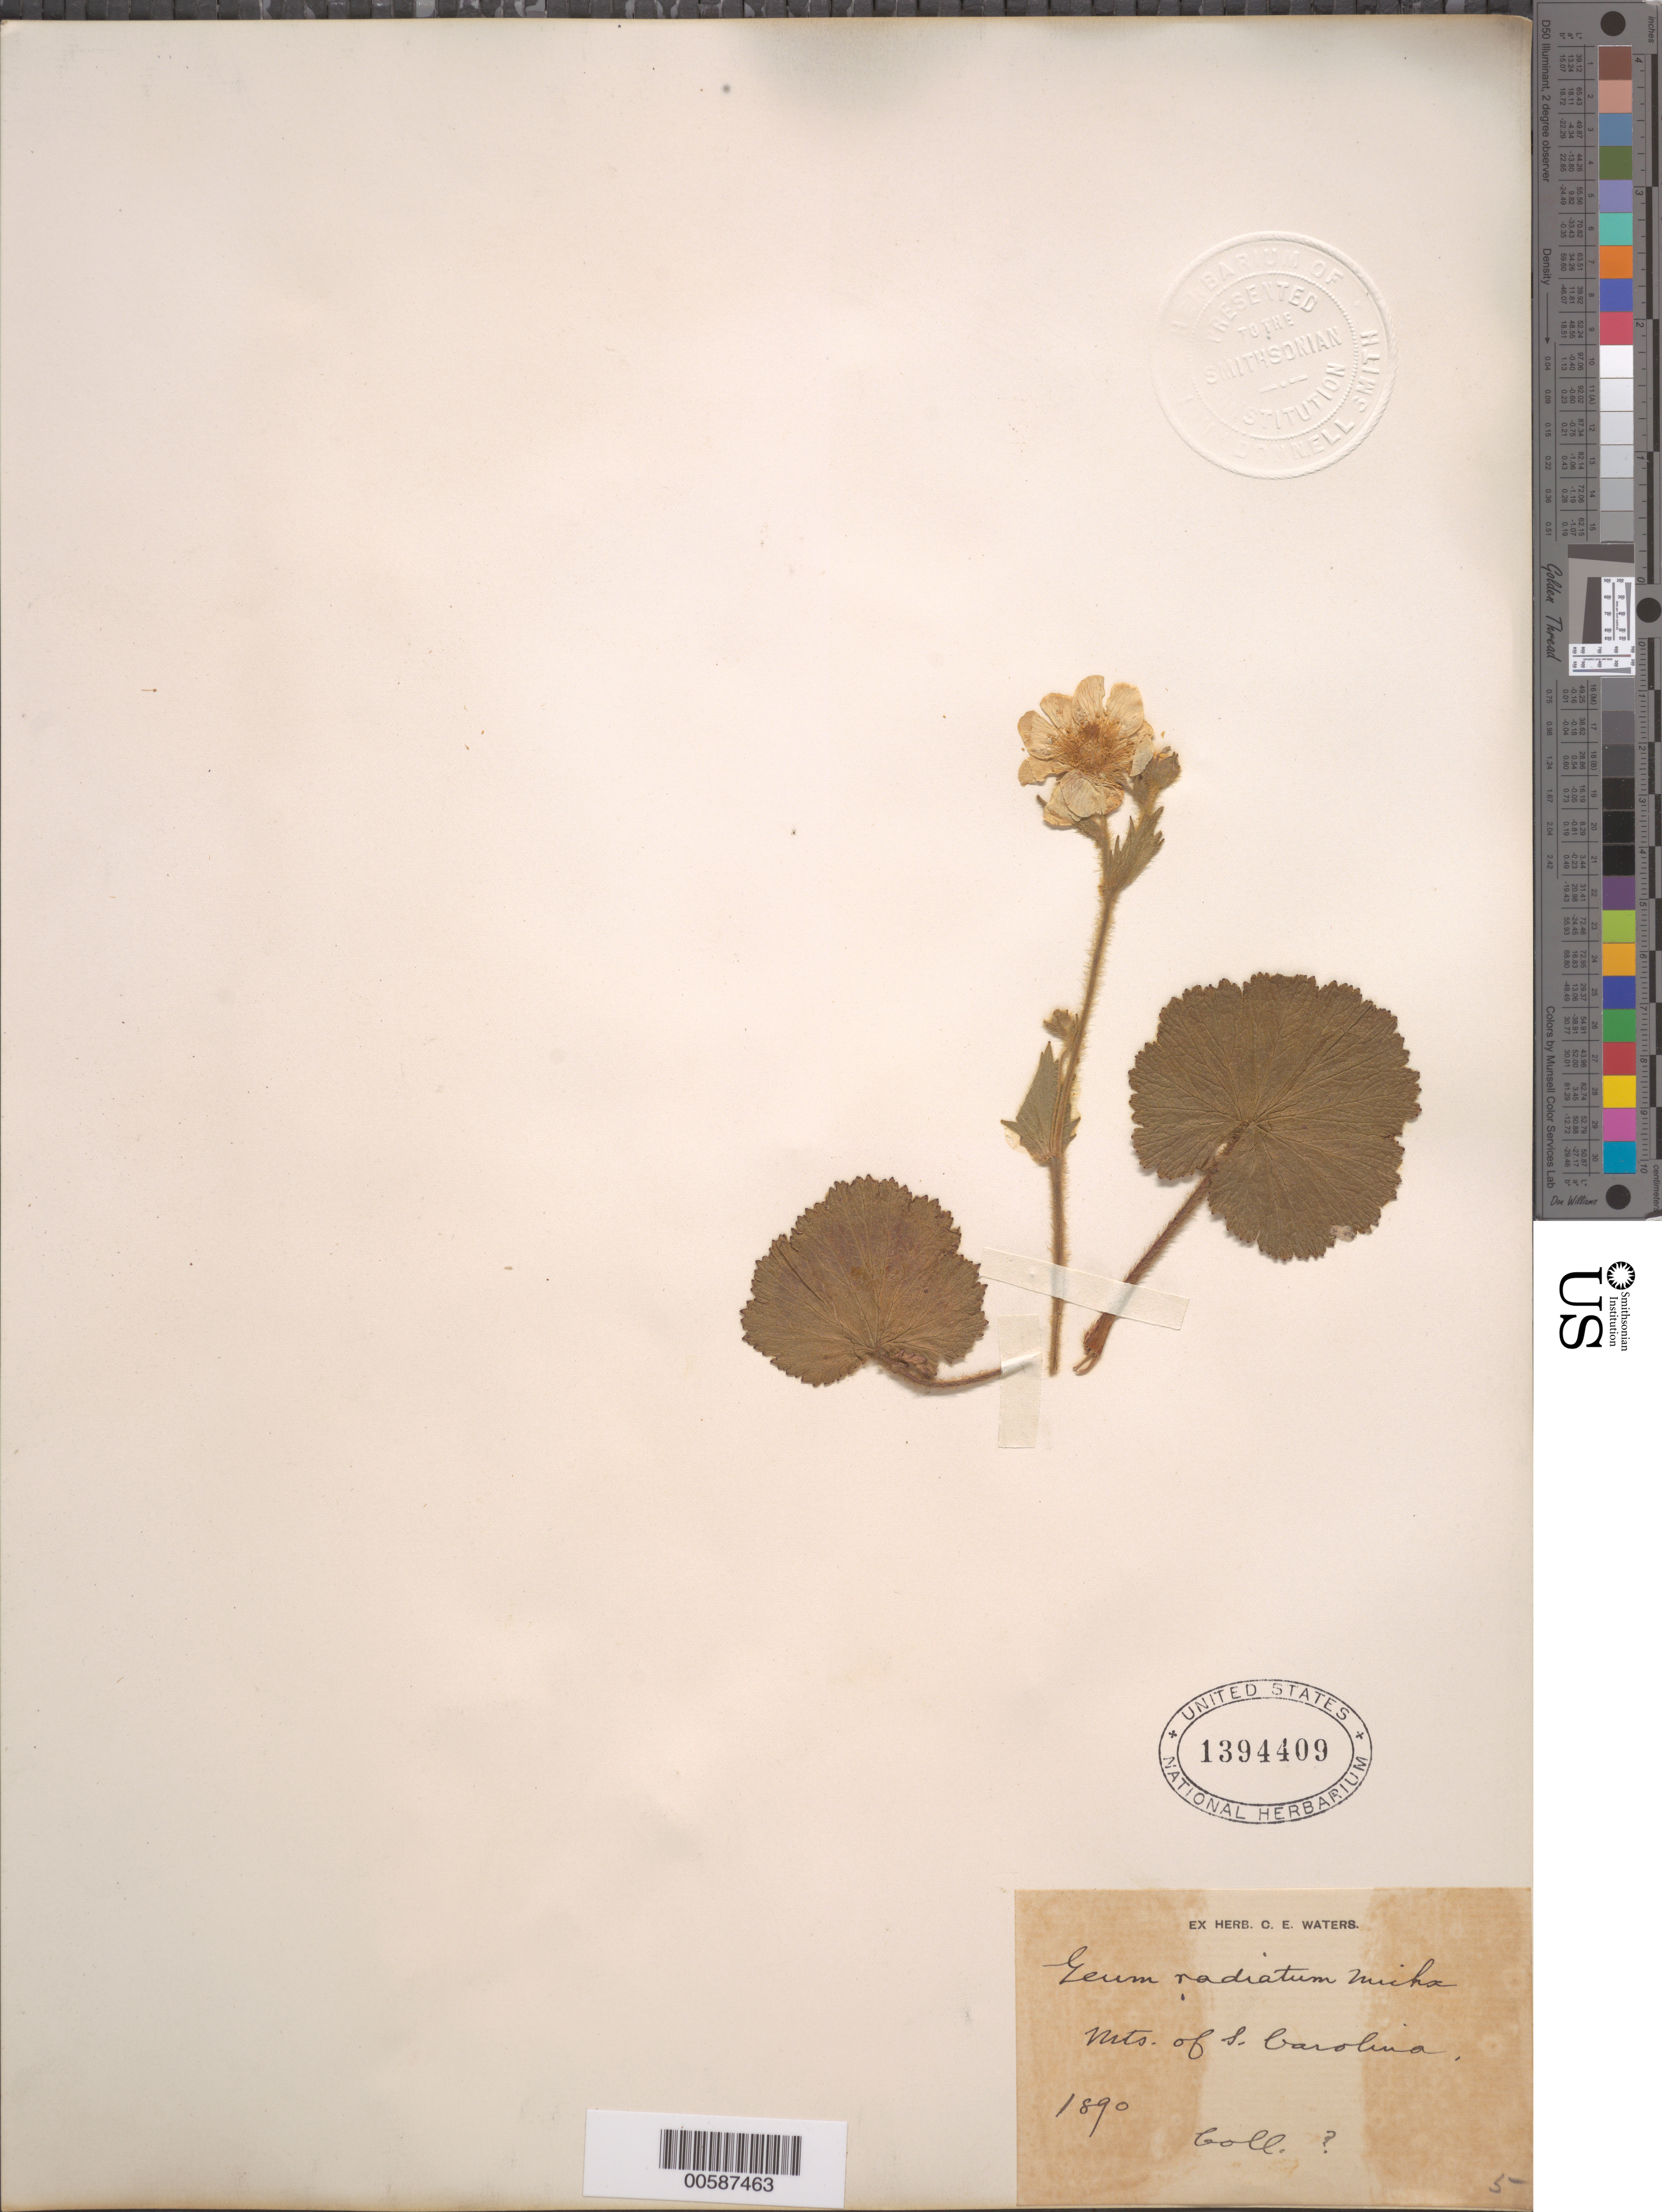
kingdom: Plantae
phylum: Tracheophyta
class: Magnoliopsida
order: Rosales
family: Rosaceae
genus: Geum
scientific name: Geum radiatum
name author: Michx.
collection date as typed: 1890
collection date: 1890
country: United States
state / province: South Carolina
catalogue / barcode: US 1394409